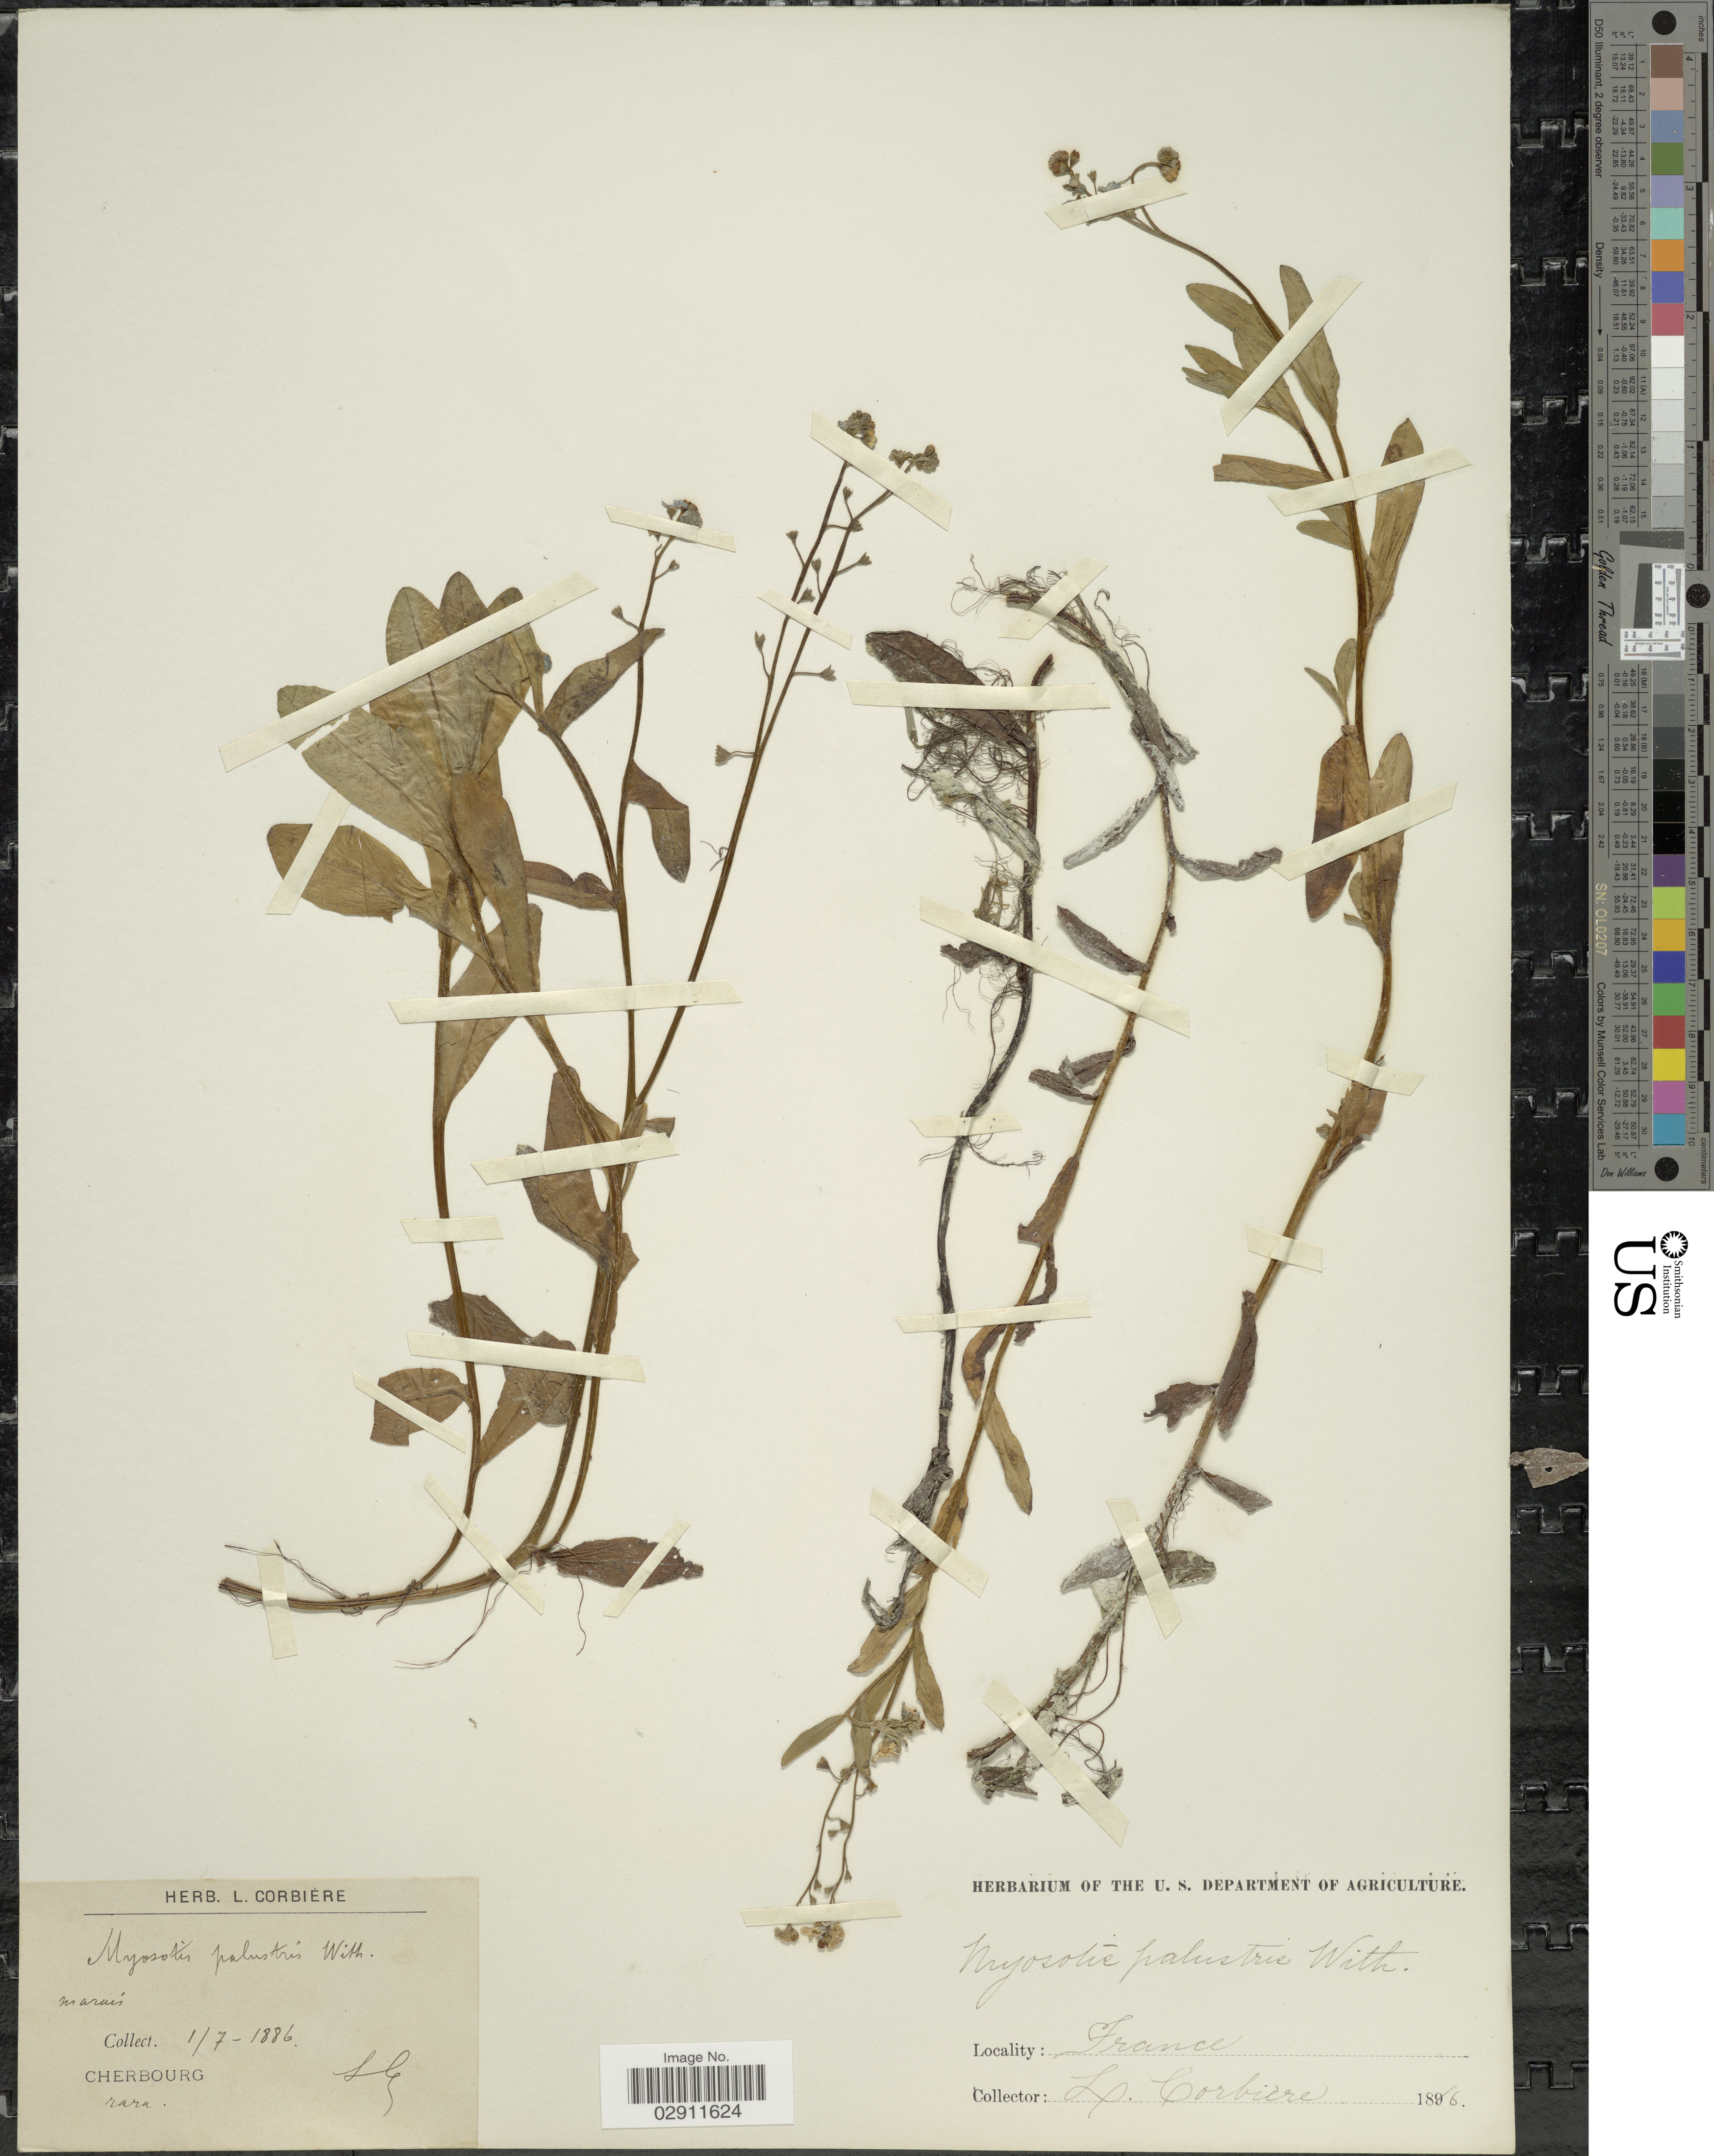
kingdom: Plantae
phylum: Tracheophyta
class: Magnoliopsida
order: Boraginales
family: Boraginaceae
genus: Myosotis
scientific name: Myosotis palustris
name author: L.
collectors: L. Corbière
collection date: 1886-07-01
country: France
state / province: Normandie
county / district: Manche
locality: Cherbourg.